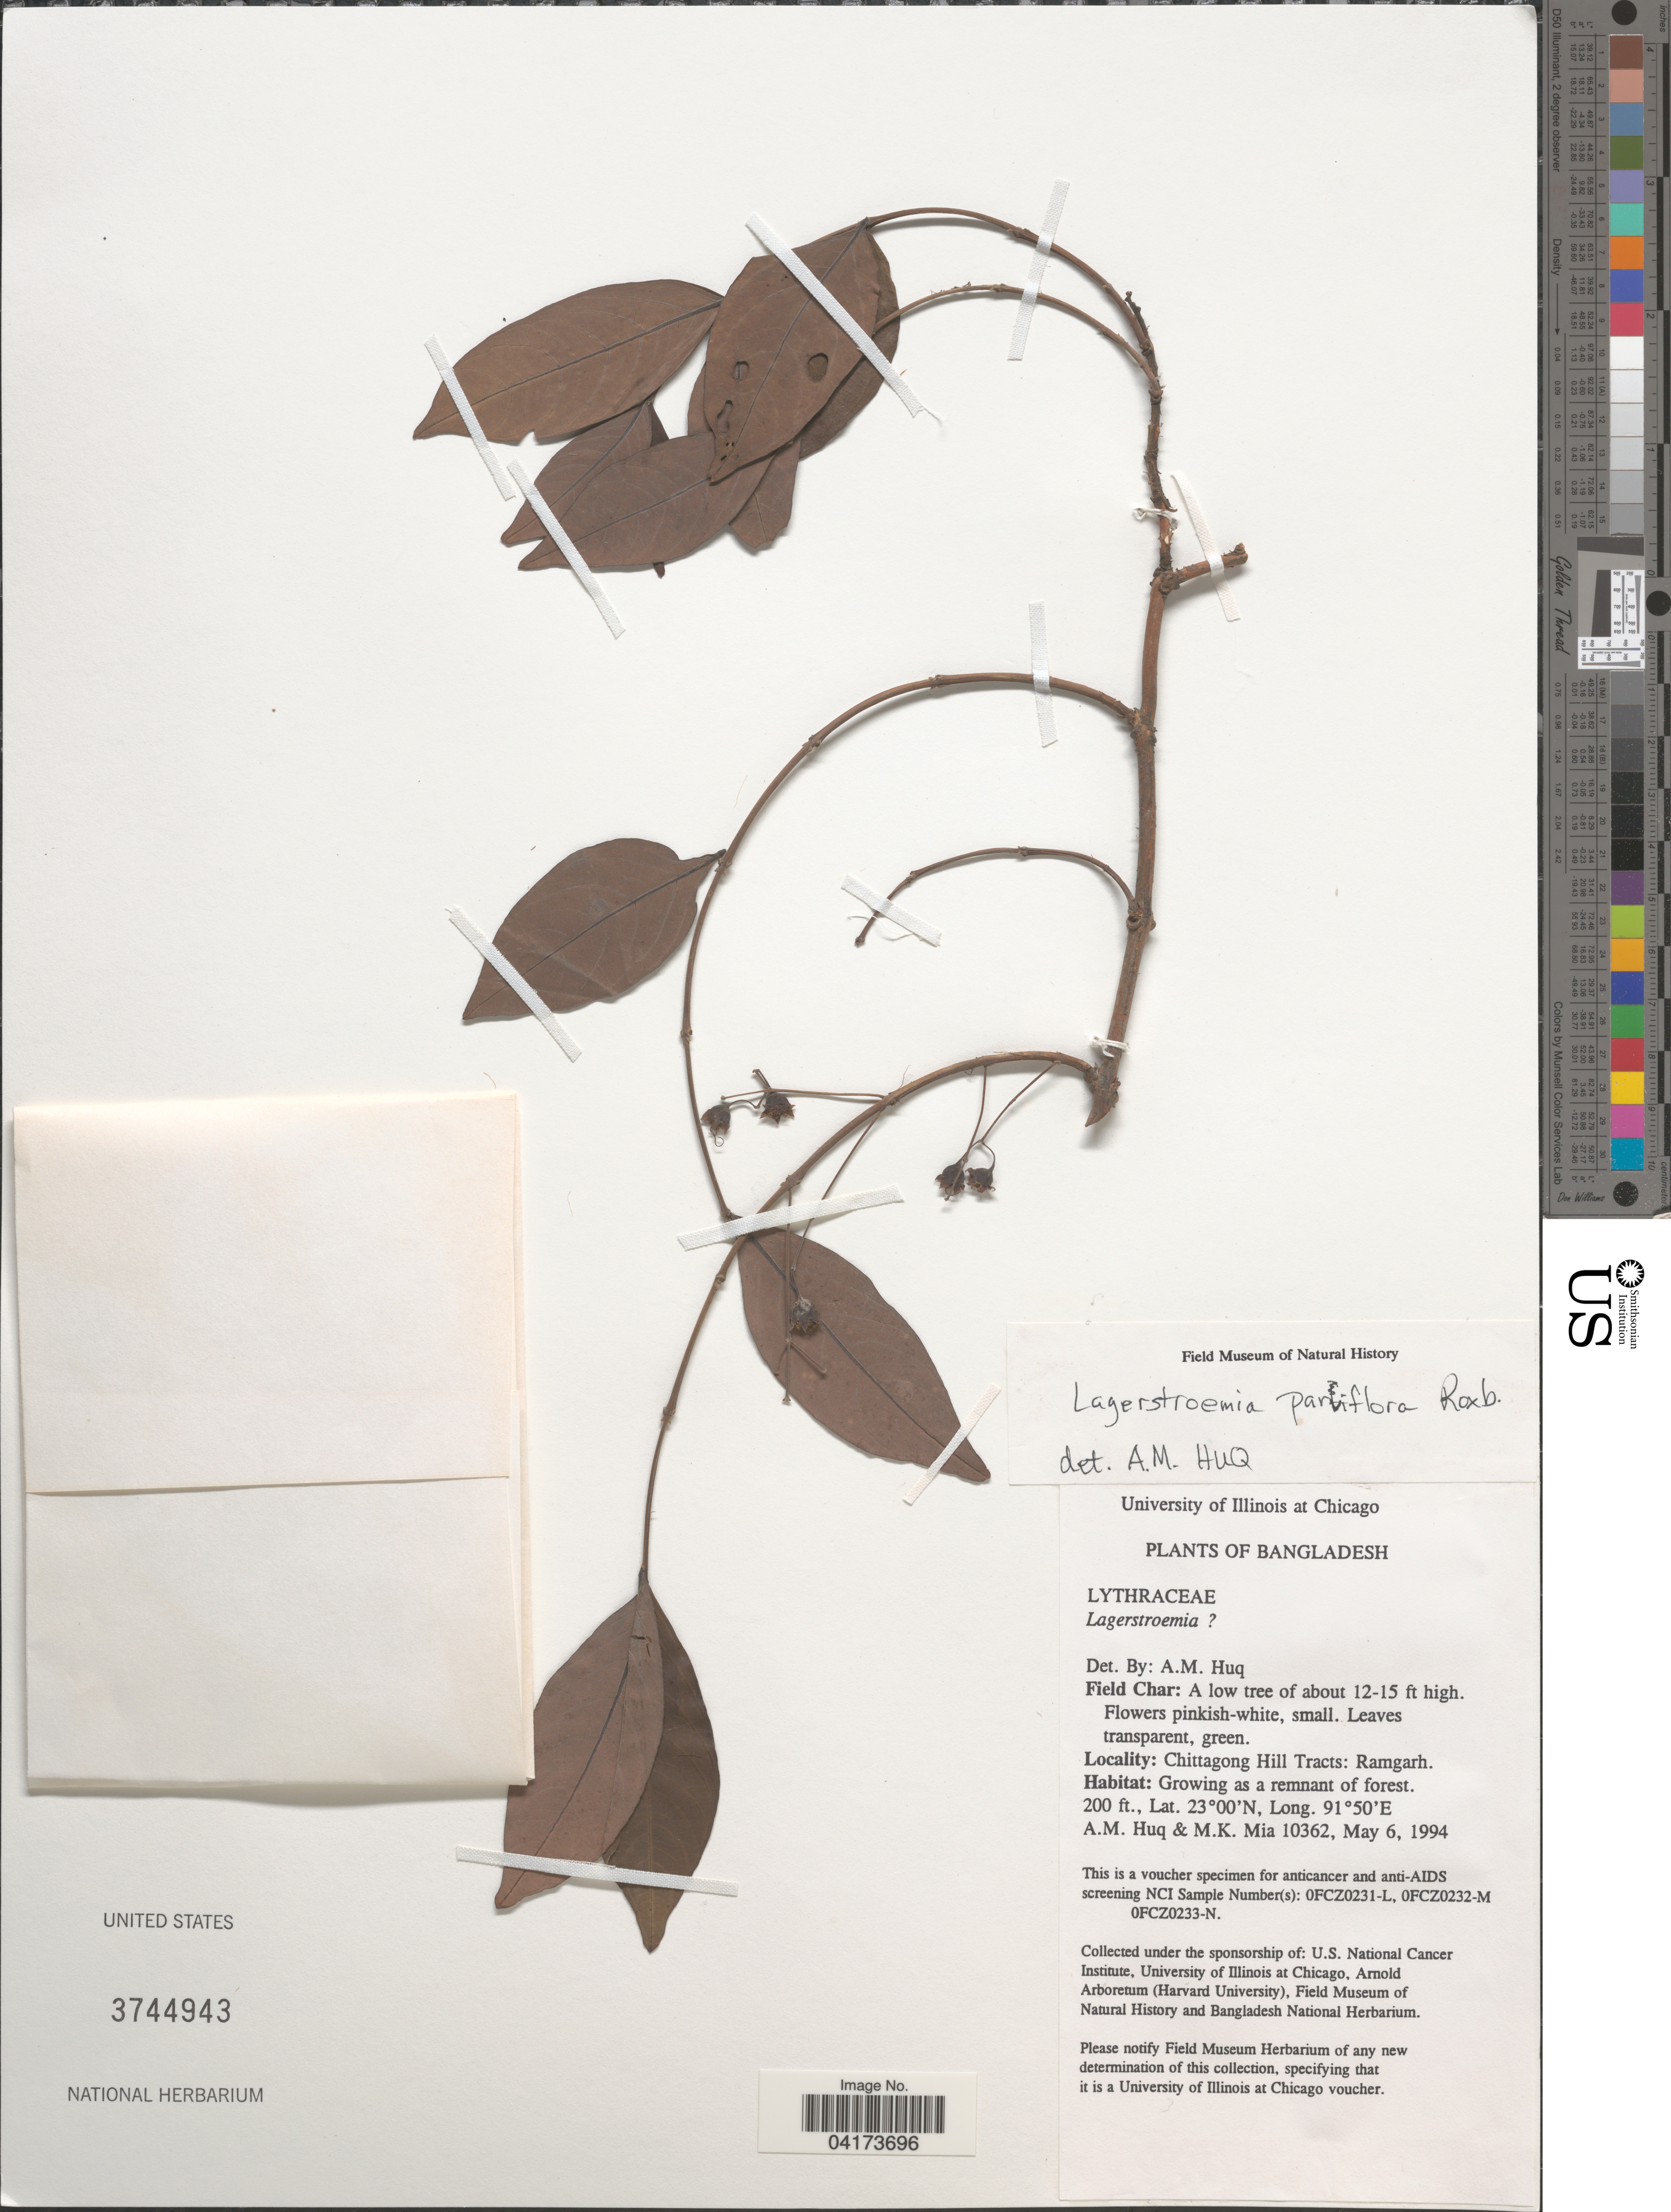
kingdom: Plantae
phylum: Tracheophyta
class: Magnoliopsida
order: Myrtales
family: Lythraceae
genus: Lagerstroemia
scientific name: Lagerstroemia parviflora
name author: Roxb.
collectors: A. M. Huq & M. Mia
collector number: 10362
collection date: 1994-05-06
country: Bangladesh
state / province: Chittagong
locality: Chittagong Hill Tracts: Ramgarh.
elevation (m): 61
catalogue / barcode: US 3744943